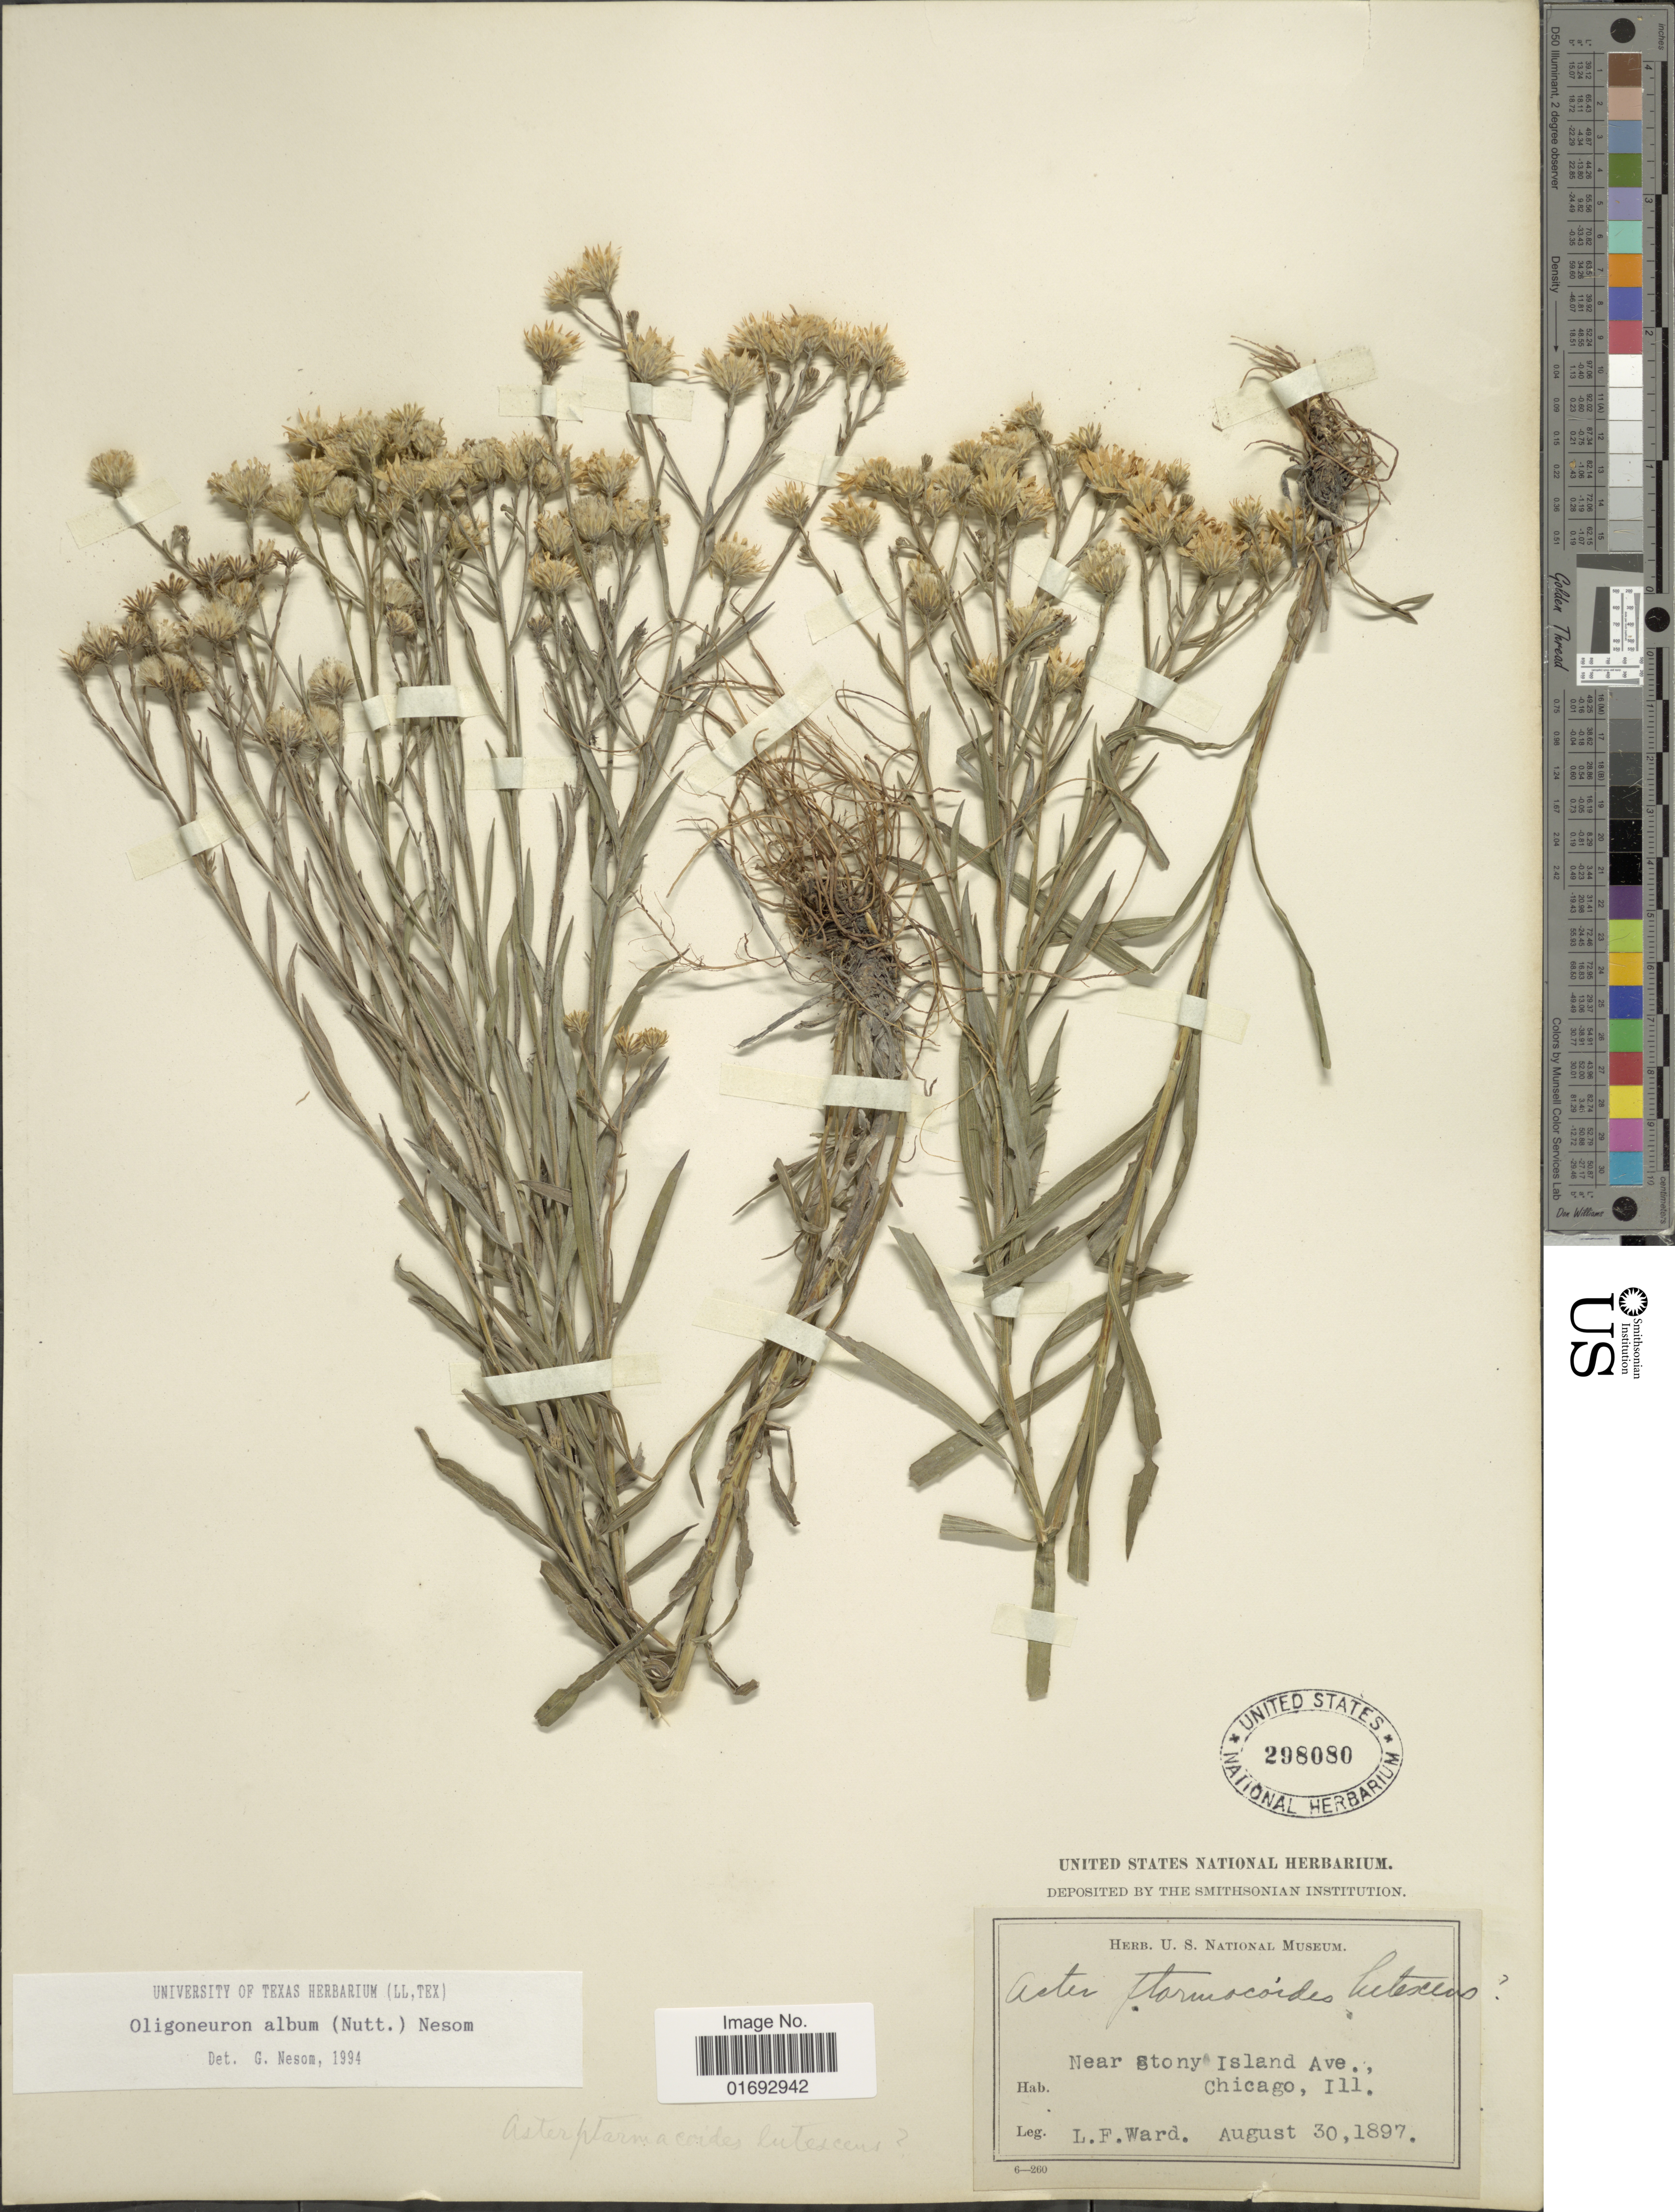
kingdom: Plantae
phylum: Tracheophyta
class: Magnoliopsida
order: Asterales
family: Asteraceae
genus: Oligoneuron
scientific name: Oligoneuron album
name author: (Nutt.) G.L. Nesom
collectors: L. Ward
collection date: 1897-08-30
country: United States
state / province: Illinois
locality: Near Stony Island Ave., Chicago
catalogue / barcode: US 298080